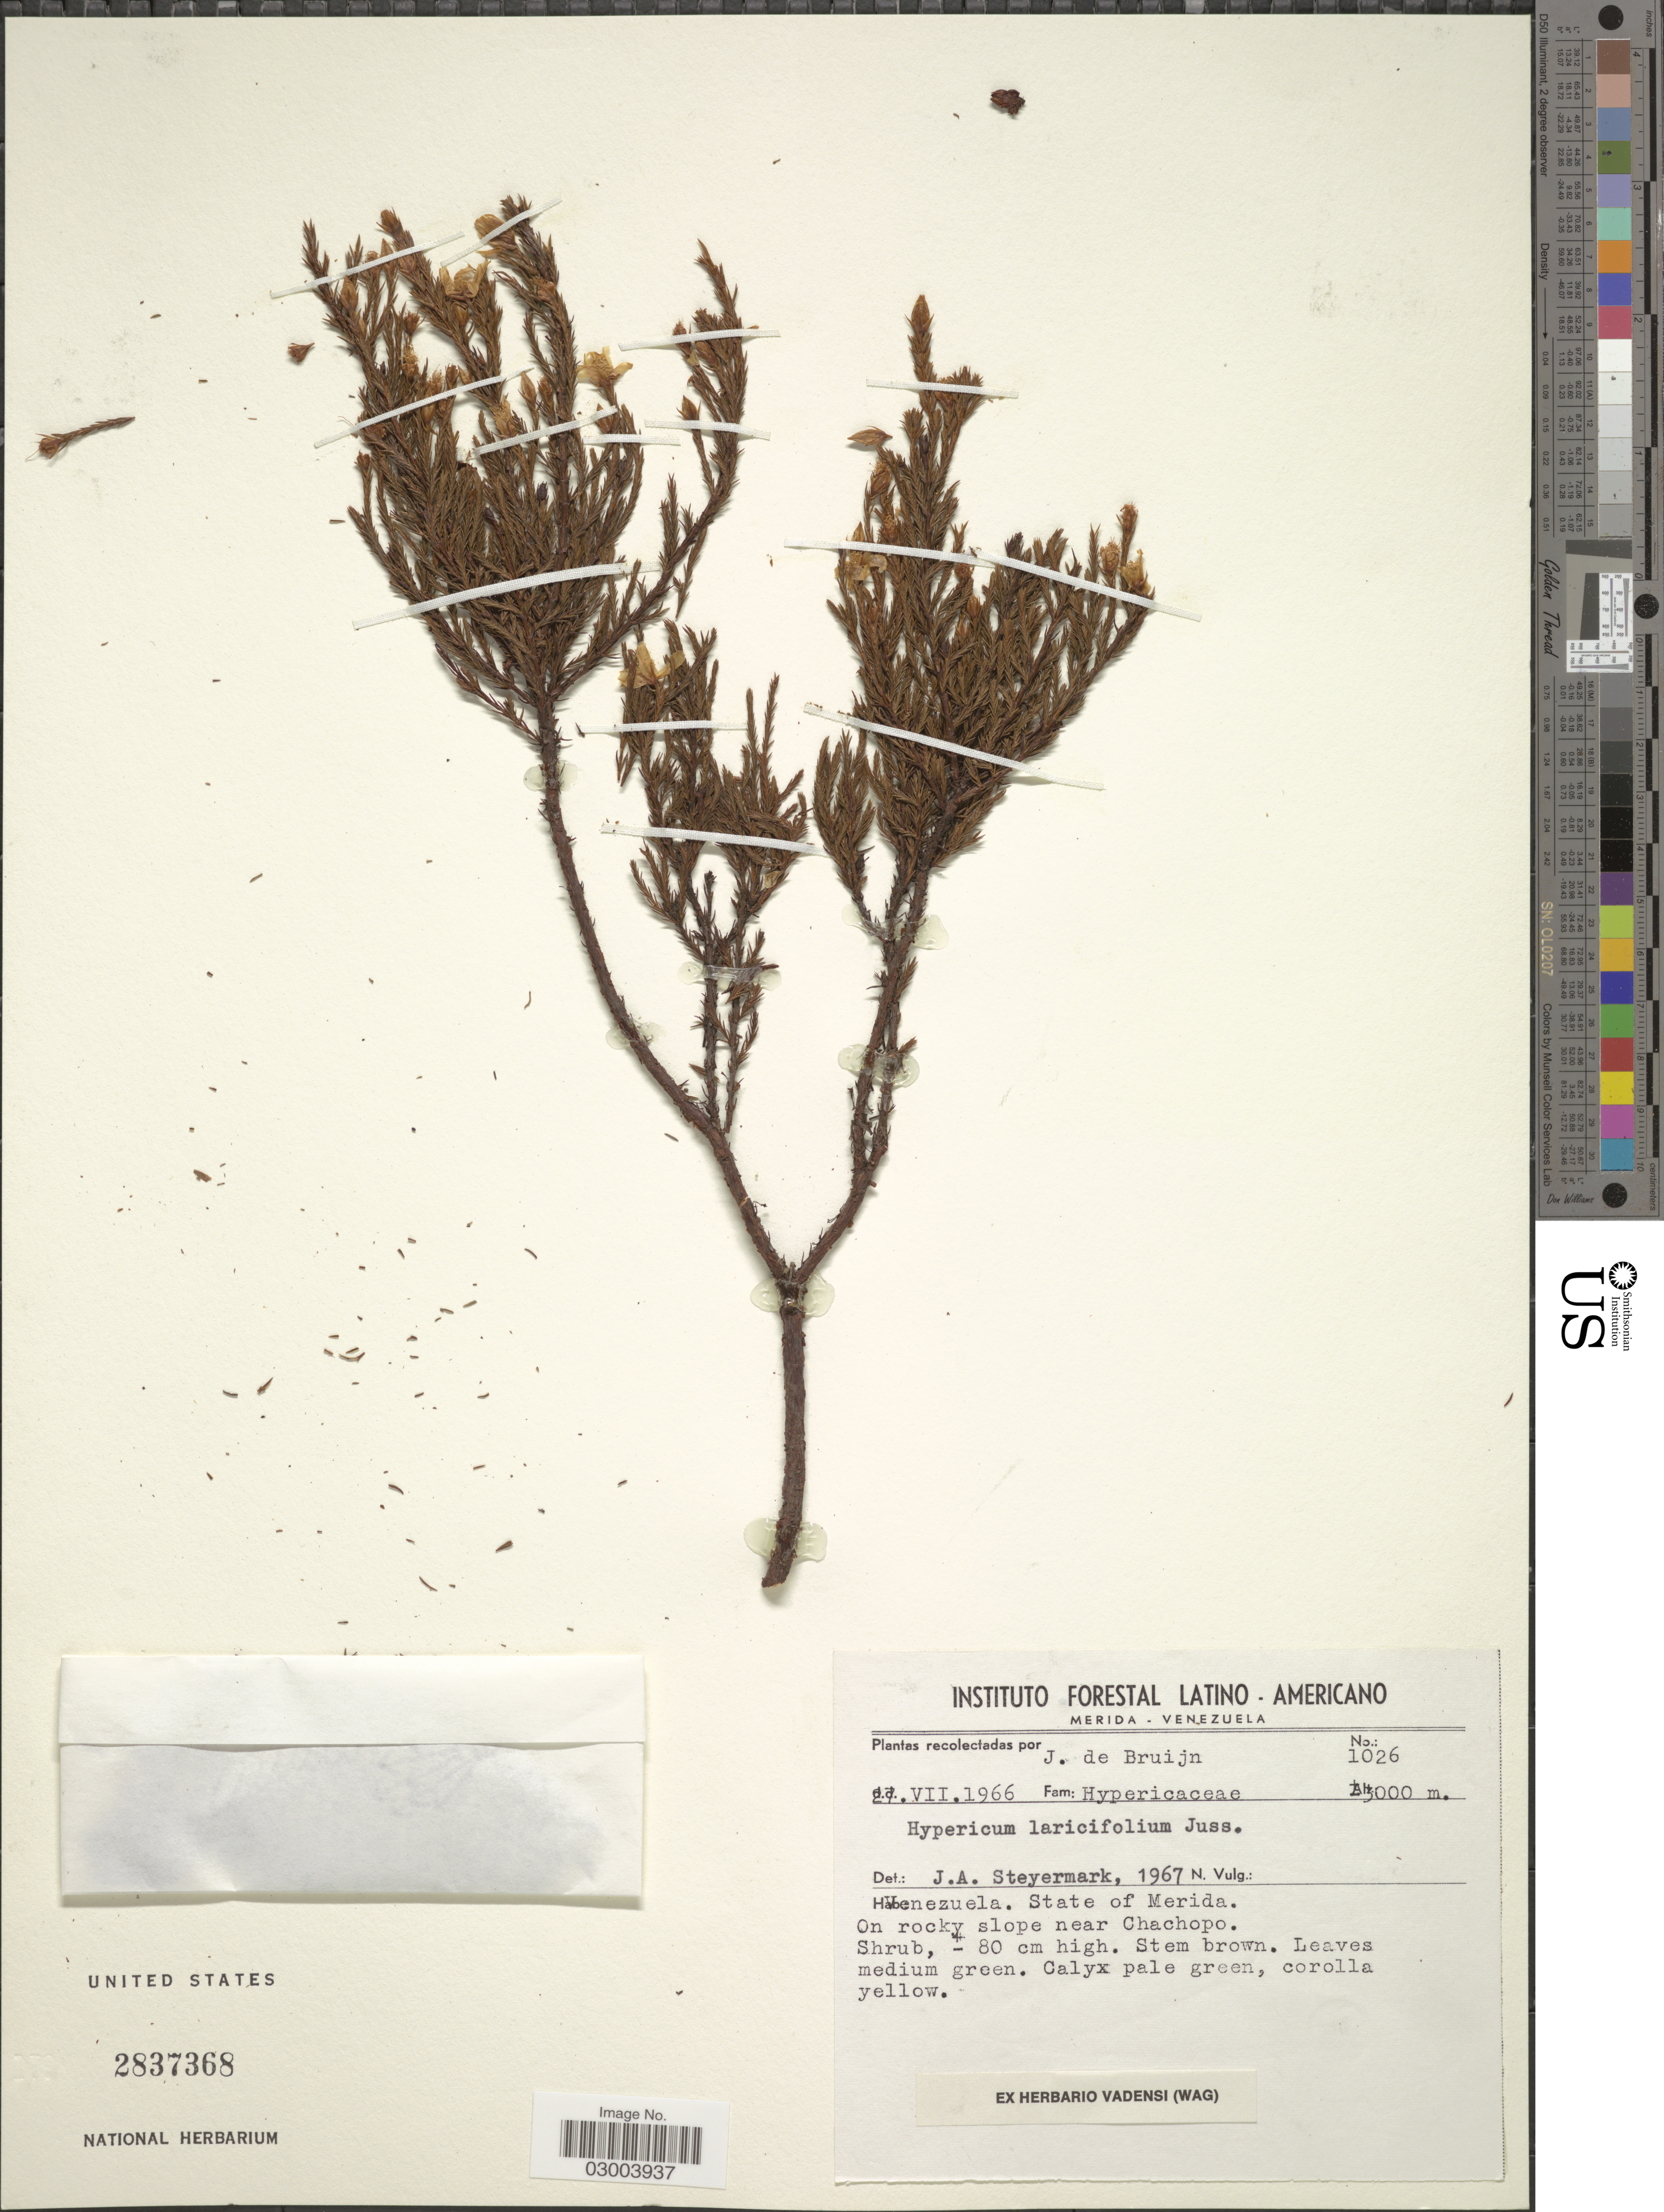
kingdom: Plantae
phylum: Tracheophyta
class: Magnoliopsida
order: Malpighiales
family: Hypericaceae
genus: Hypericum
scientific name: Hypericum laricifolium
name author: Juss.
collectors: J. Bruijn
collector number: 1026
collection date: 1966-07-27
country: Venezuela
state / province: Mérida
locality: On rocky slope near Chachopo.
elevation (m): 3000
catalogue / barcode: US 2837368